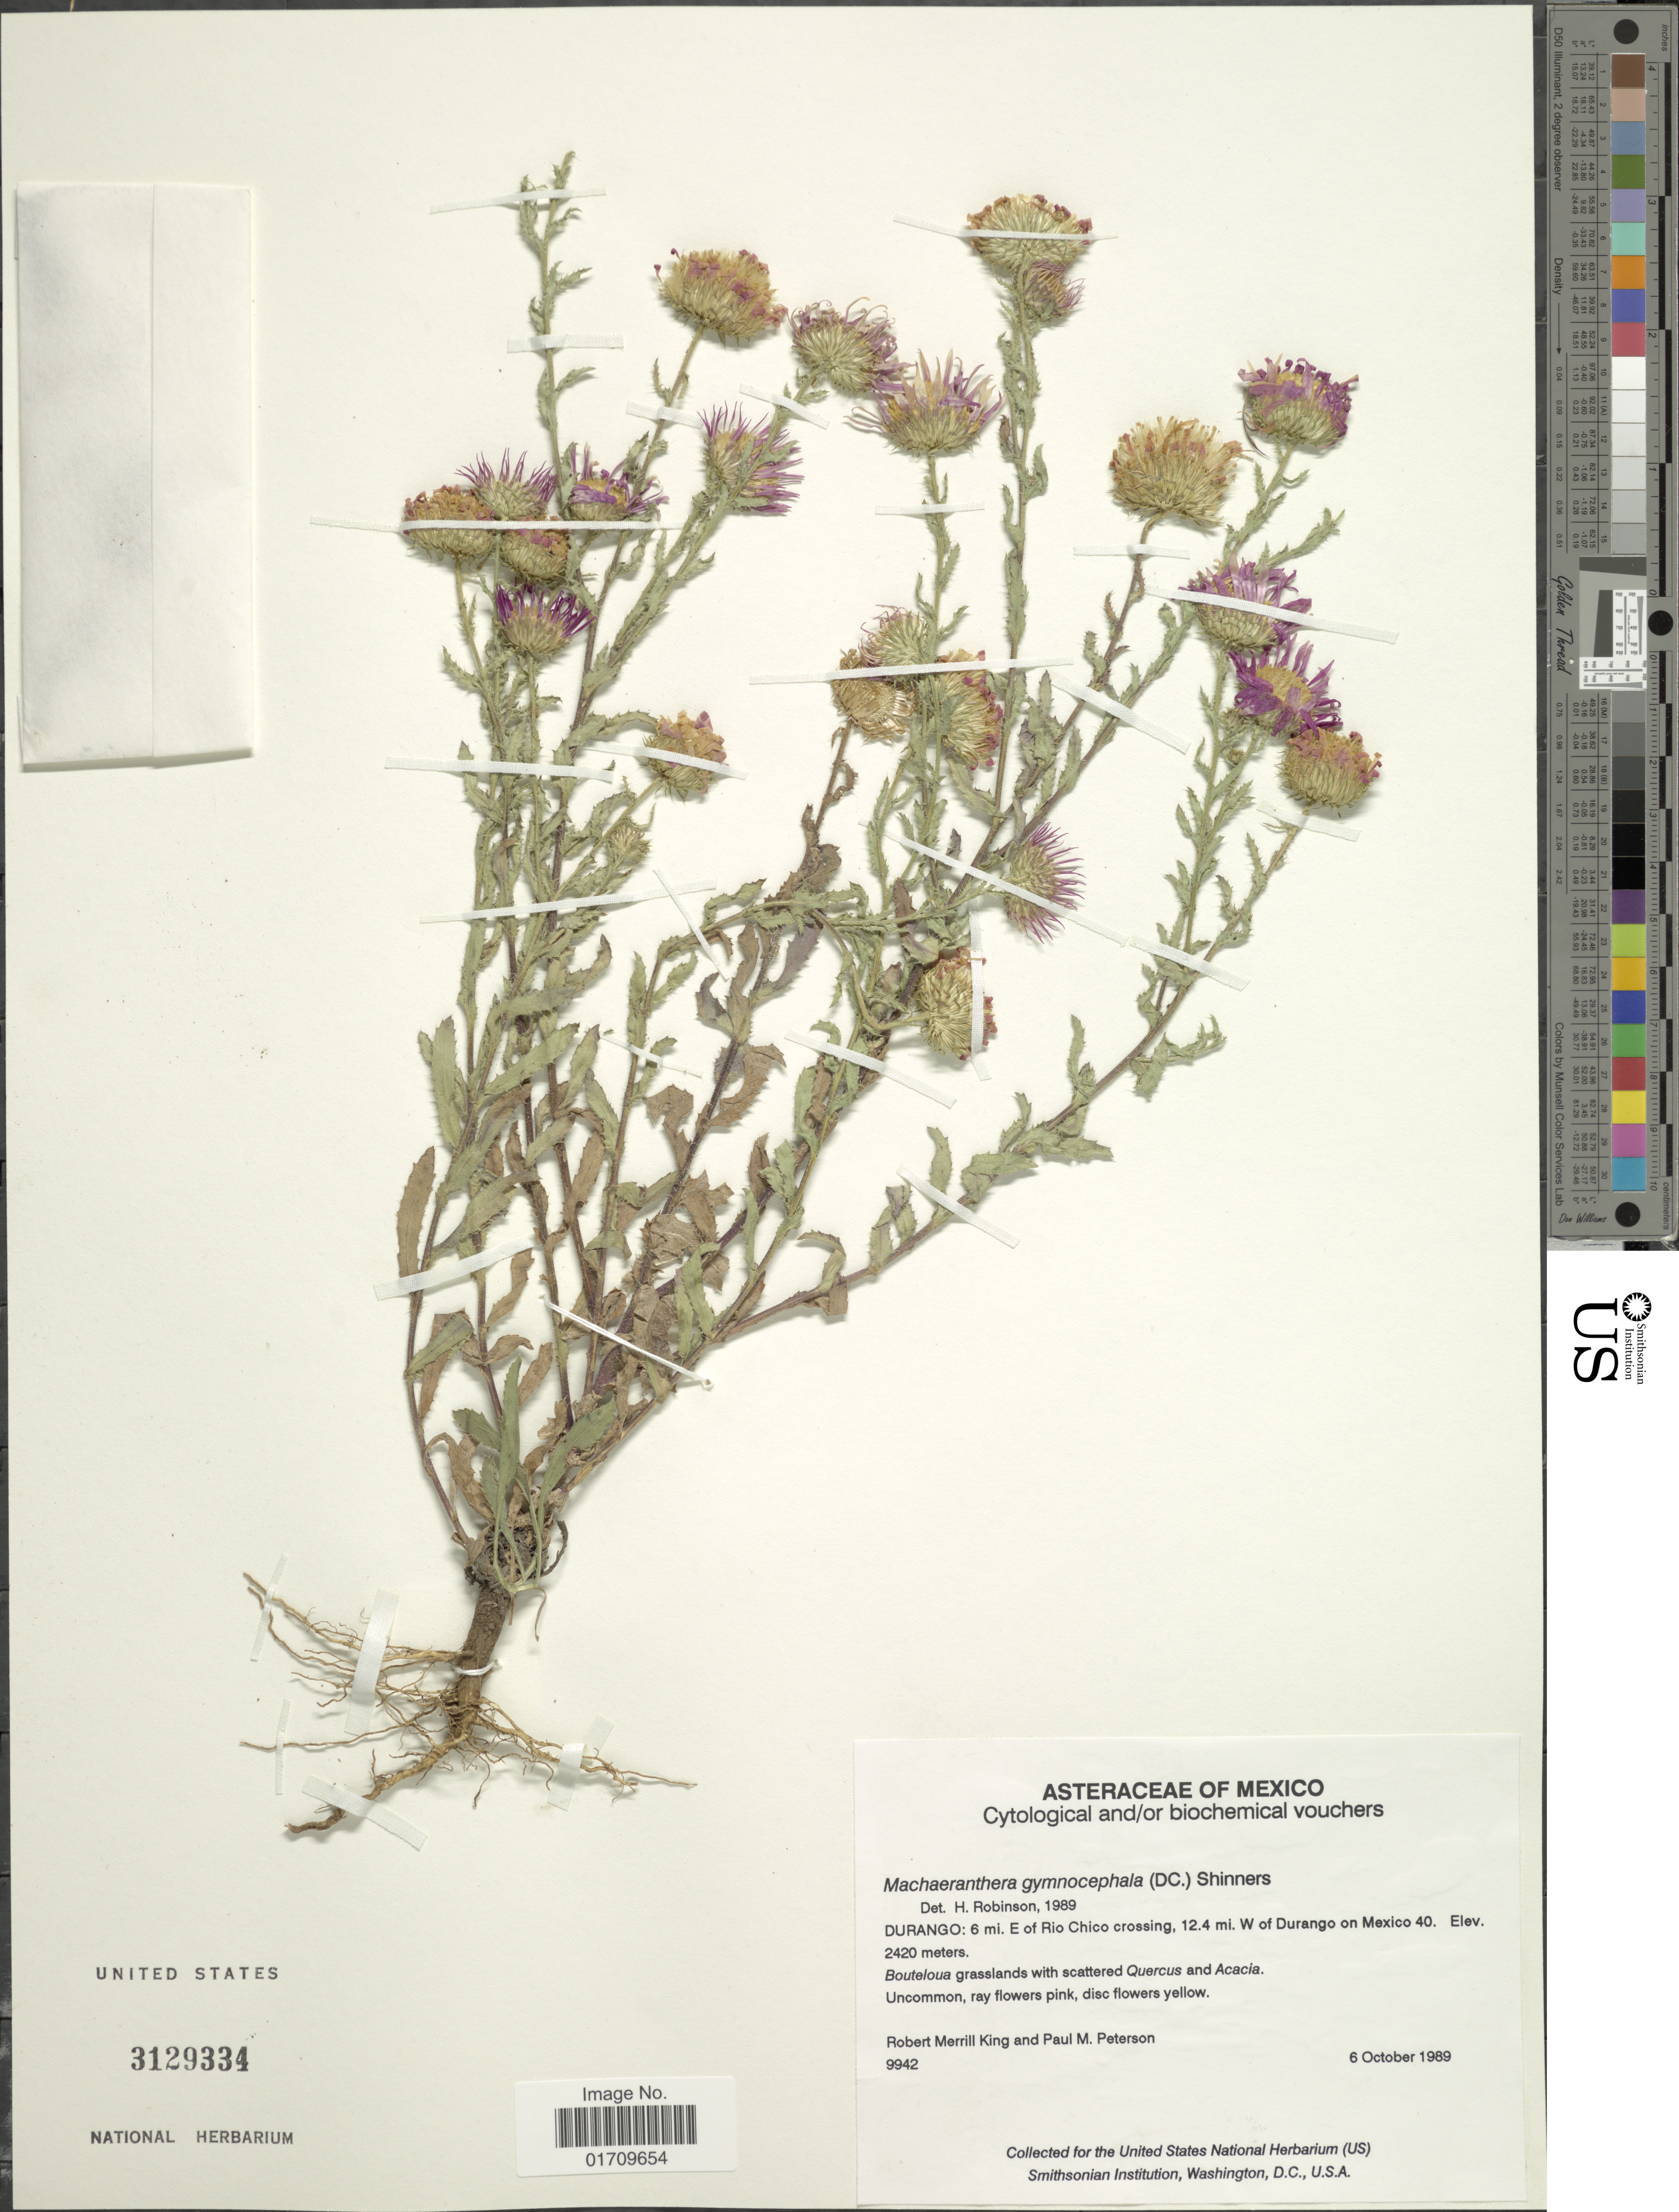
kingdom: Plantae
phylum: Tracheophyta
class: Magnoliopsida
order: Asterales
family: Asteraceae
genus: Machaeranthera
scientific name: Machaeranthera gymnocephala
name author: (DC.) Shinners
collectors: R. M. King & P. M. Peterson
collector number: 9942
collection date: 1989-10-06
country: Mexico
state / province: Durango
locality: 6 mi. E of Rio Chico crossing, 12.4 mi. W of Durango on Mexico 40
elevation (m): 2420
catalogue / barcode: US 3129334